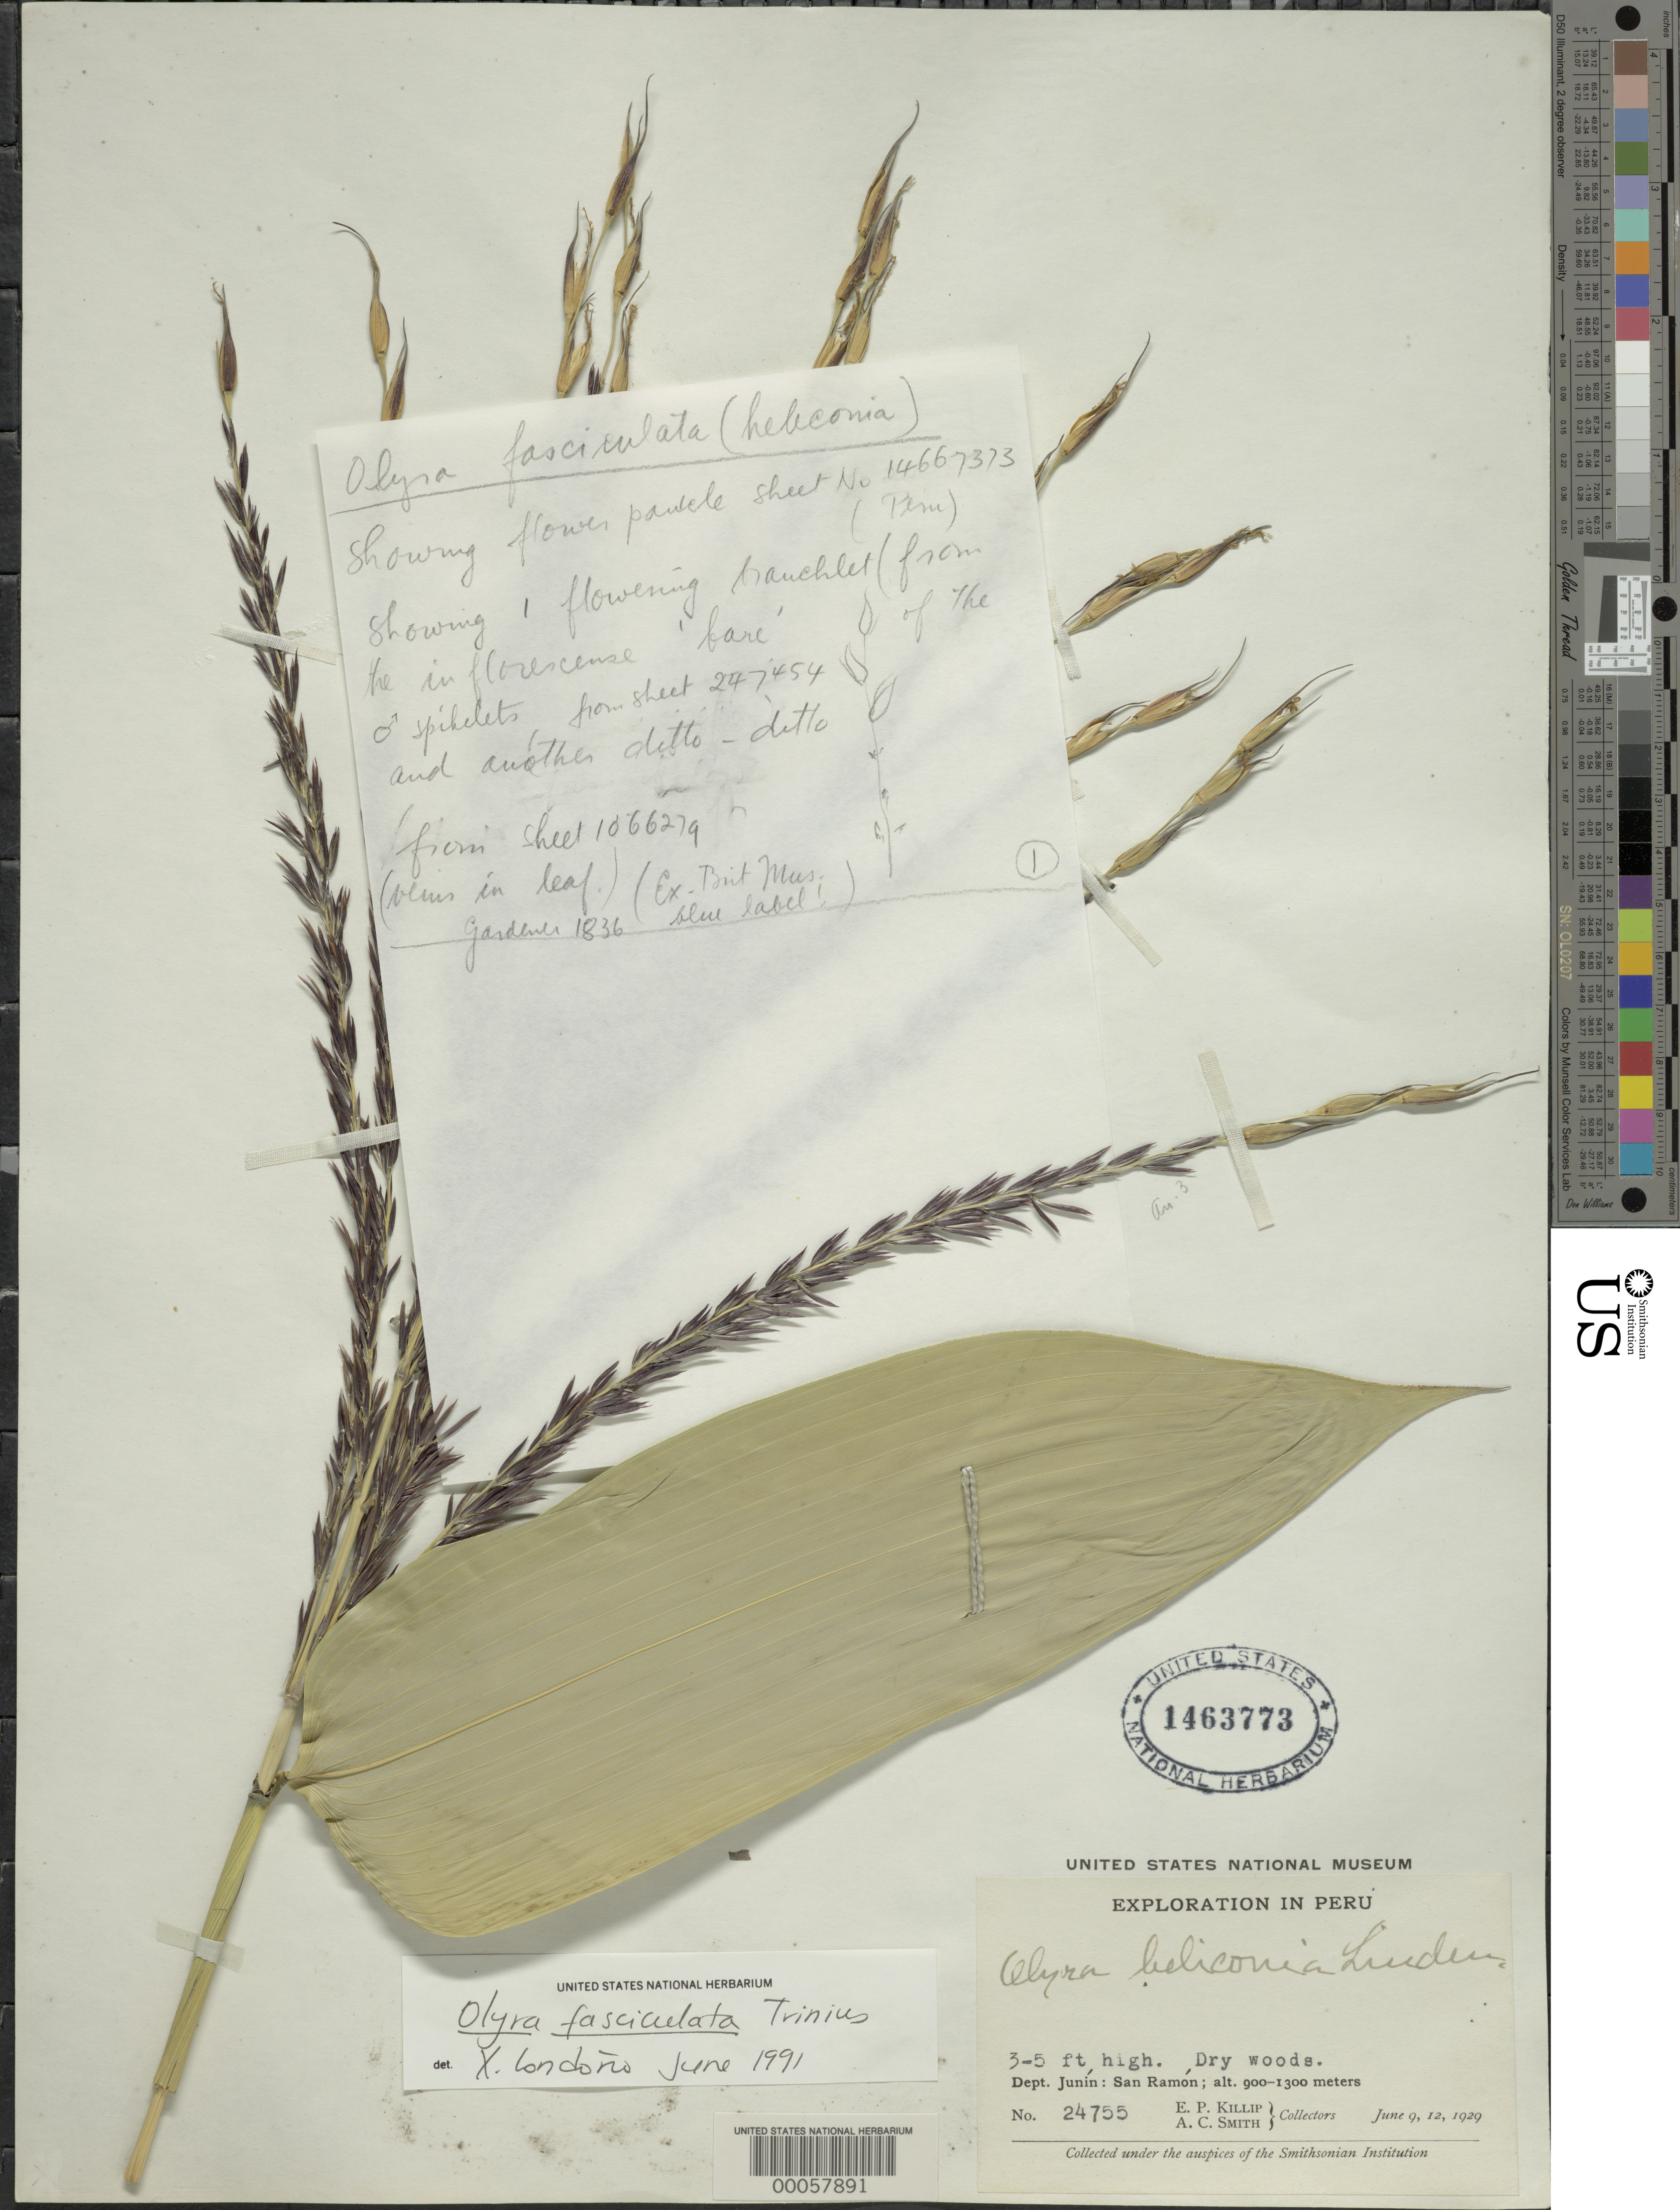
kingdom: Plantae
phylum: Tracheophyta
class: Liliopsida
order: Poales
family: Poaceae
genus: Olyra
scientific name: Olyra fasciculata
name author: Trin.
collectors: E. P. Killip & A. C. Smith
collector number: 24755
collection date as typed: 09 Jun 1929 to 12 Jun 1929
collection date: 1929-06-09/1929-06-12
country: Peru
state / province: Junín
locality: San ramon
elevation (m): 900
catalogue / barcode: US 1463773